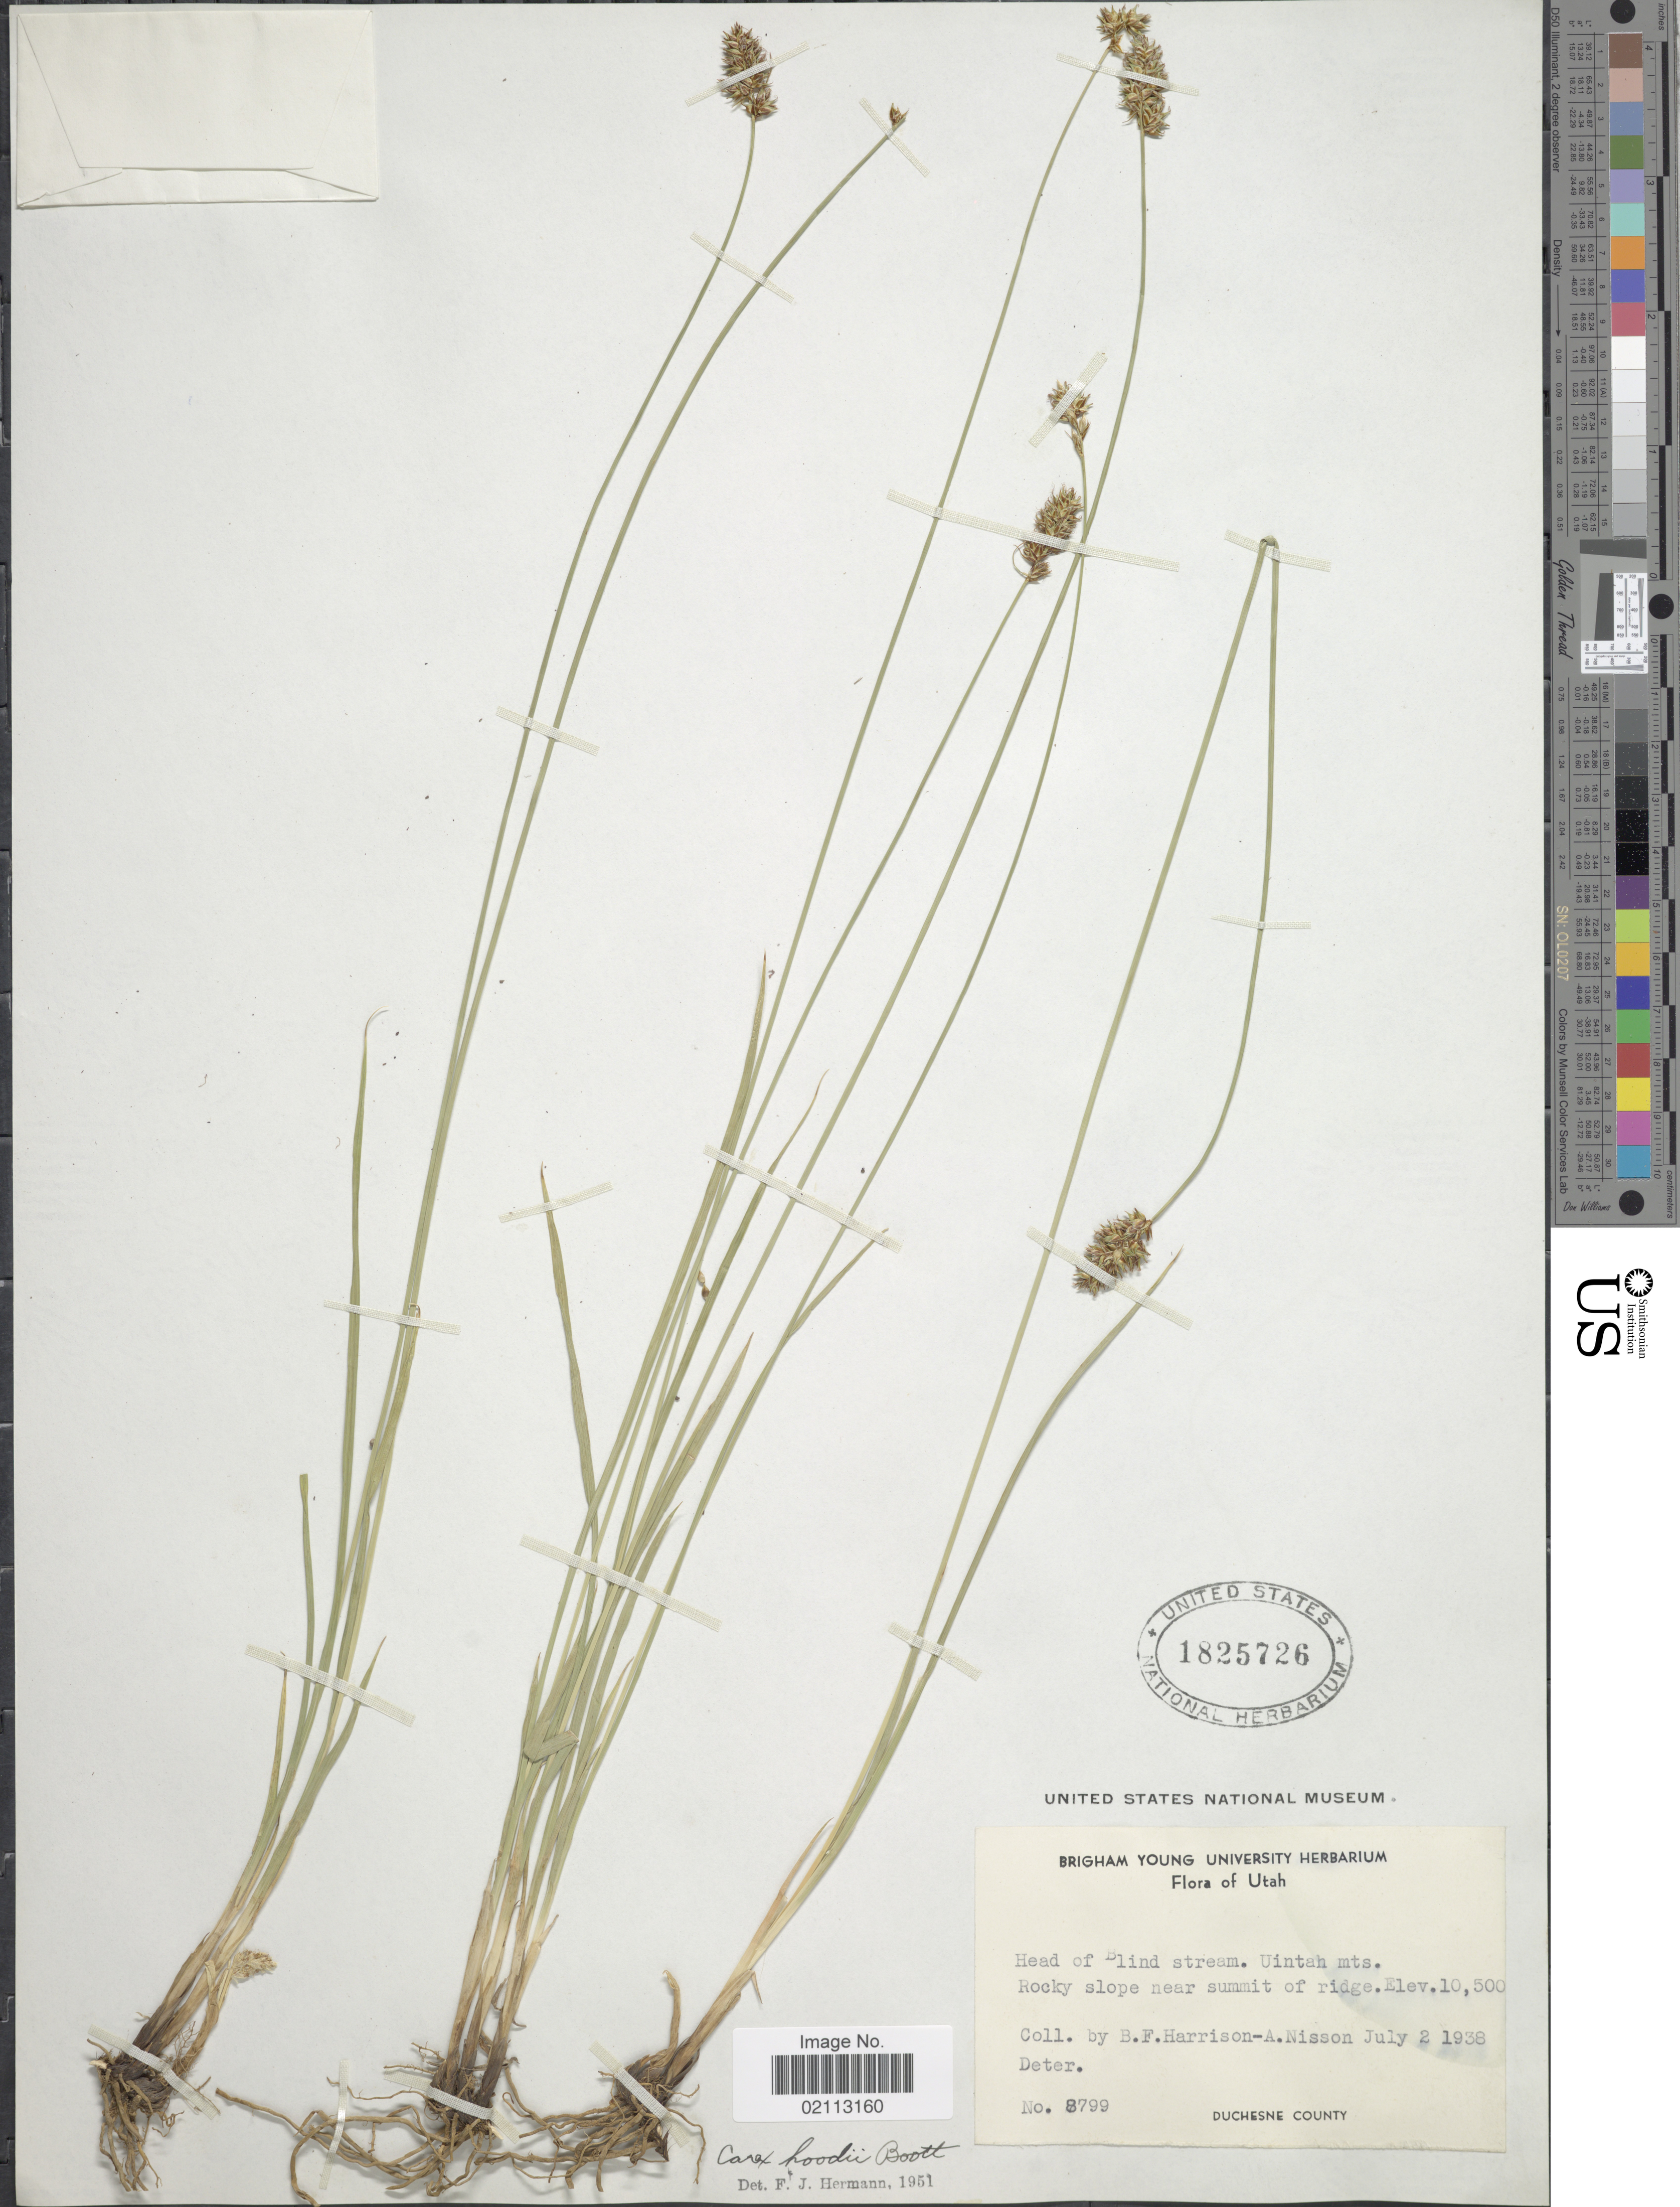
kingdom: Plantae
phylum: Tracheophyta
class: Liliopsida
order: Poales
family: Cyperaceae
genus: Carex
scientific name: Carex hoodii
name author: Boott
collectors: B. F. Harrison & A. Nisson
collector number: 8799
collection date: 1938-07-02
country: United States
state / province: Utah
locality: Head of Blind stream. Uintah Mts. Duchesne County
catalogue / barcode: US 1825726